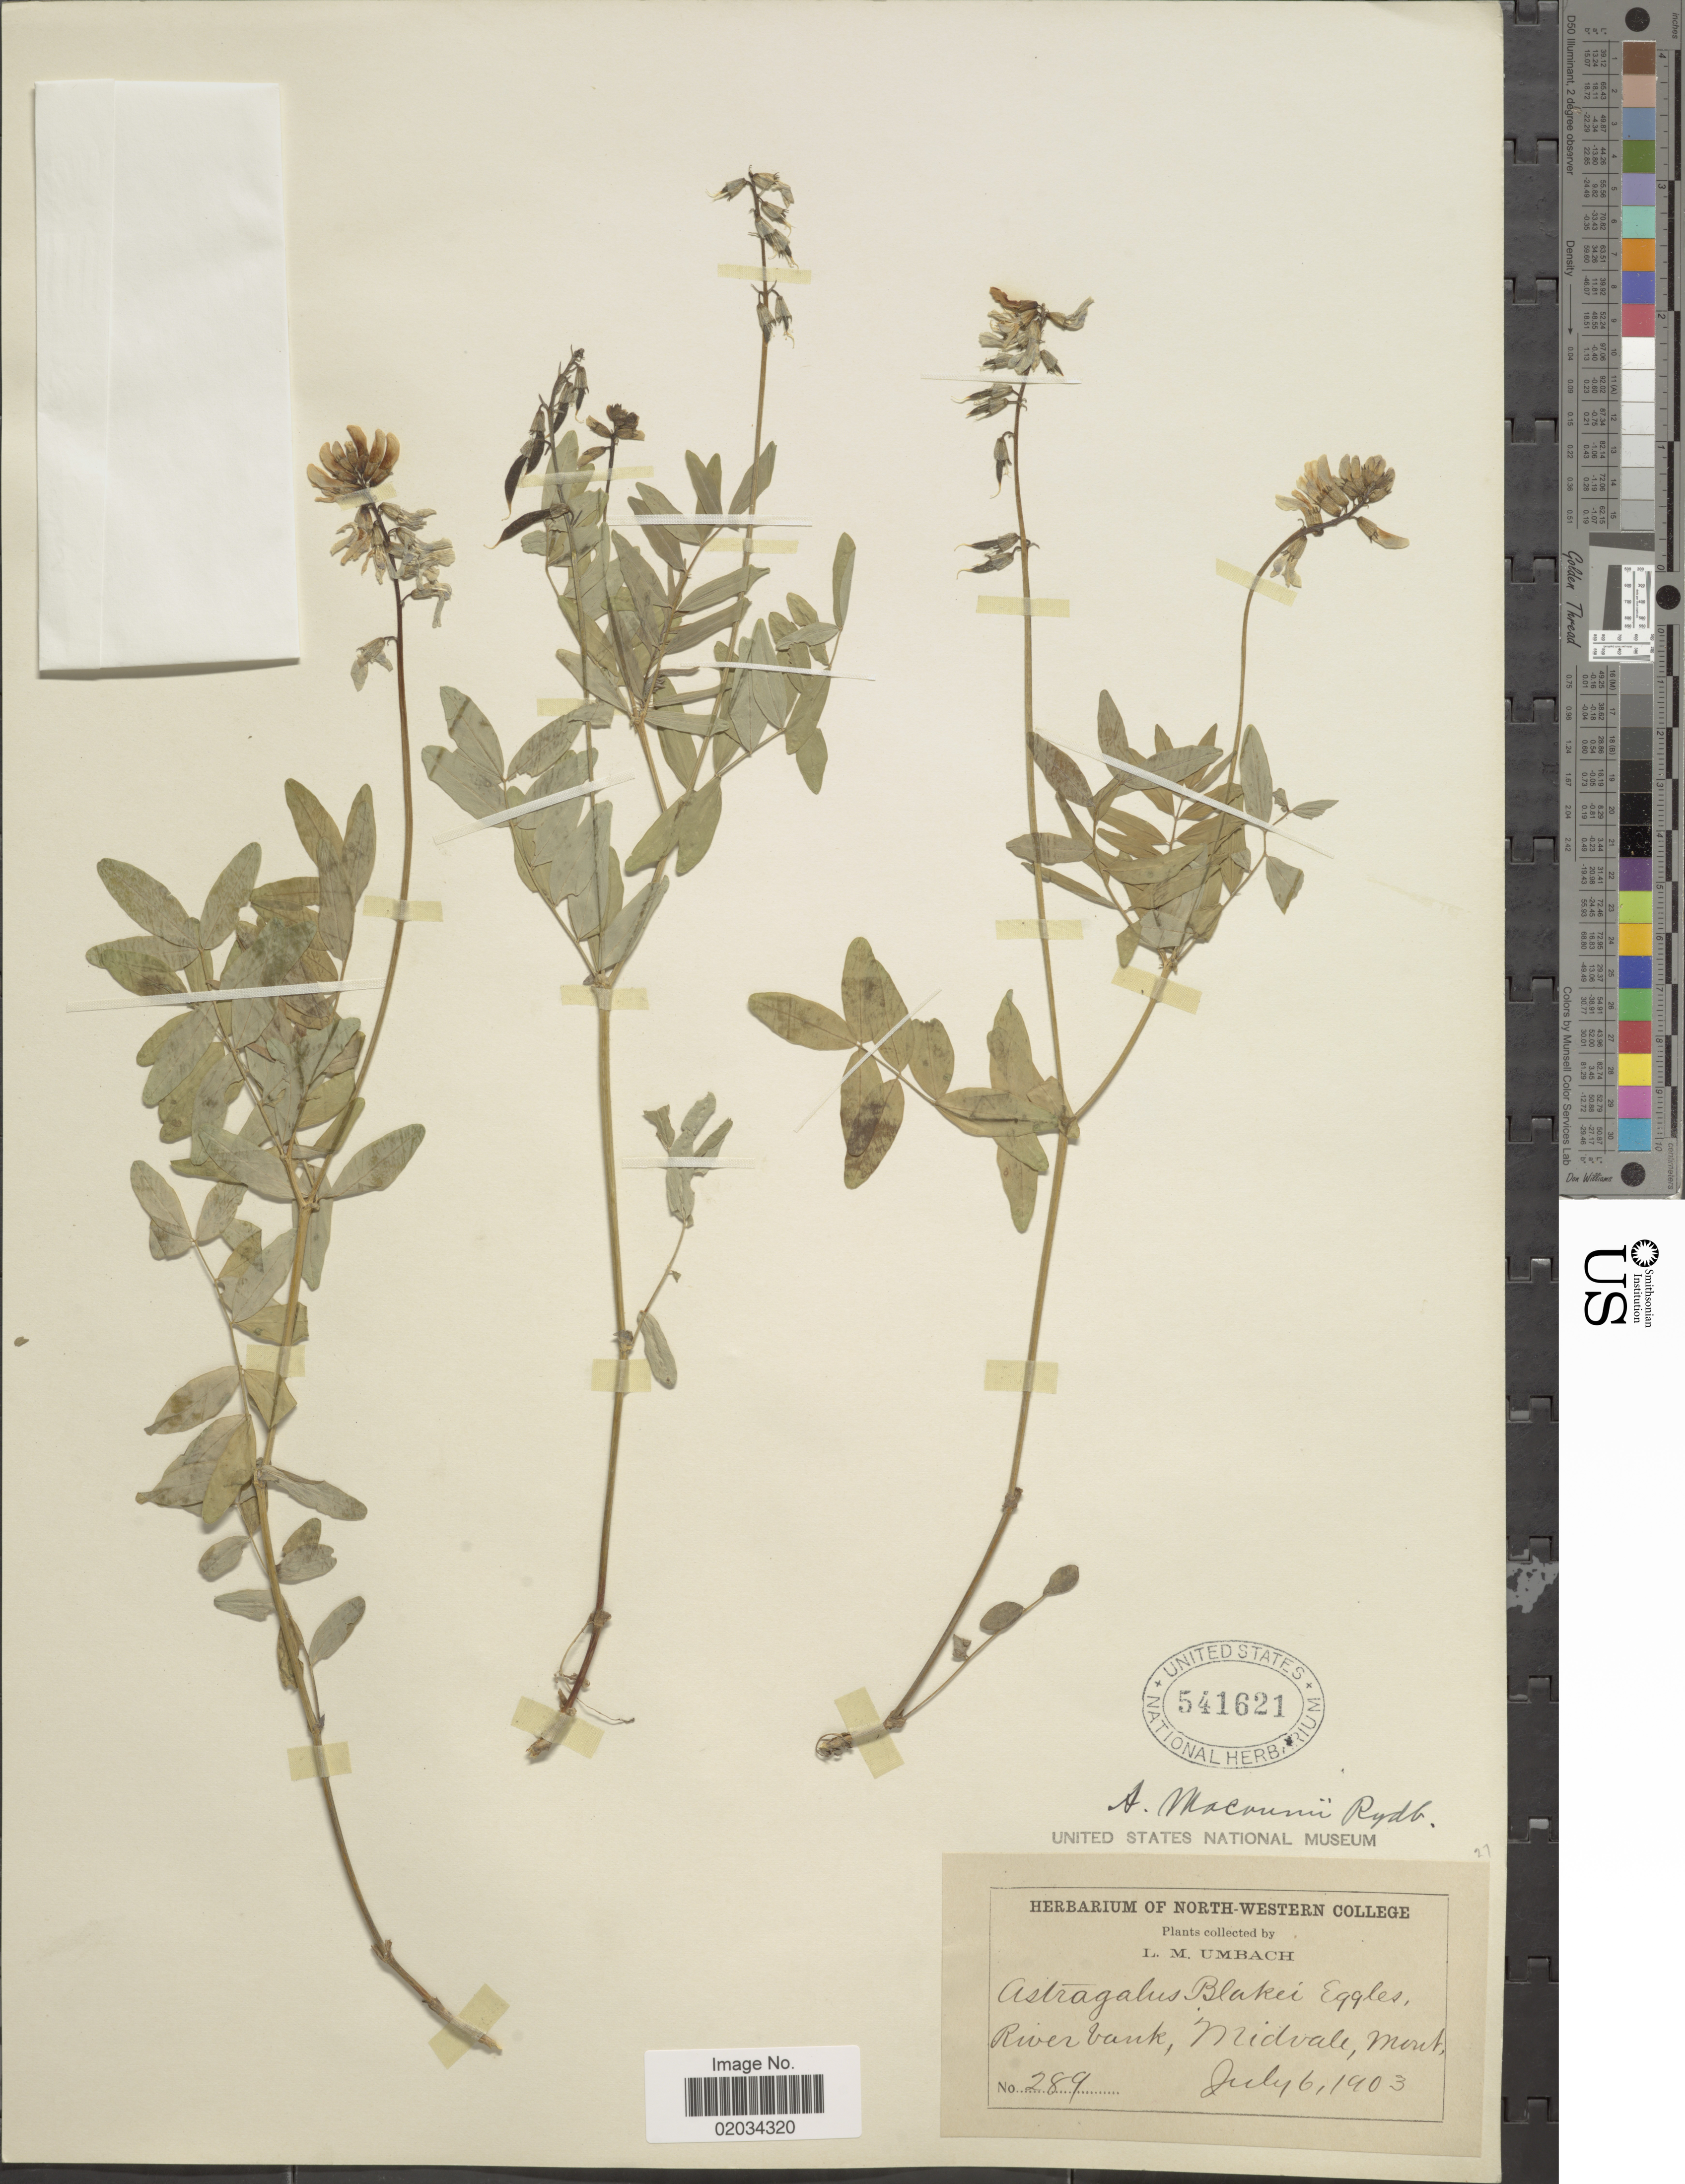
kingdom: Plantae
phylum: Tracheophyta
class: Magnoliopsida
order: Fabales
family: Fabaceae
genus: Astragalus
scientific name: Astragalus robbinsii var. minor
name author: (Hook.) Barneby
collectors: L. M. Umbach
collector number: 289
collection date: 1903-07-06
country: United States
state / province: Montana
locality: Riverbank, Midvale, Mont.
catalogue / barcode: US 541621